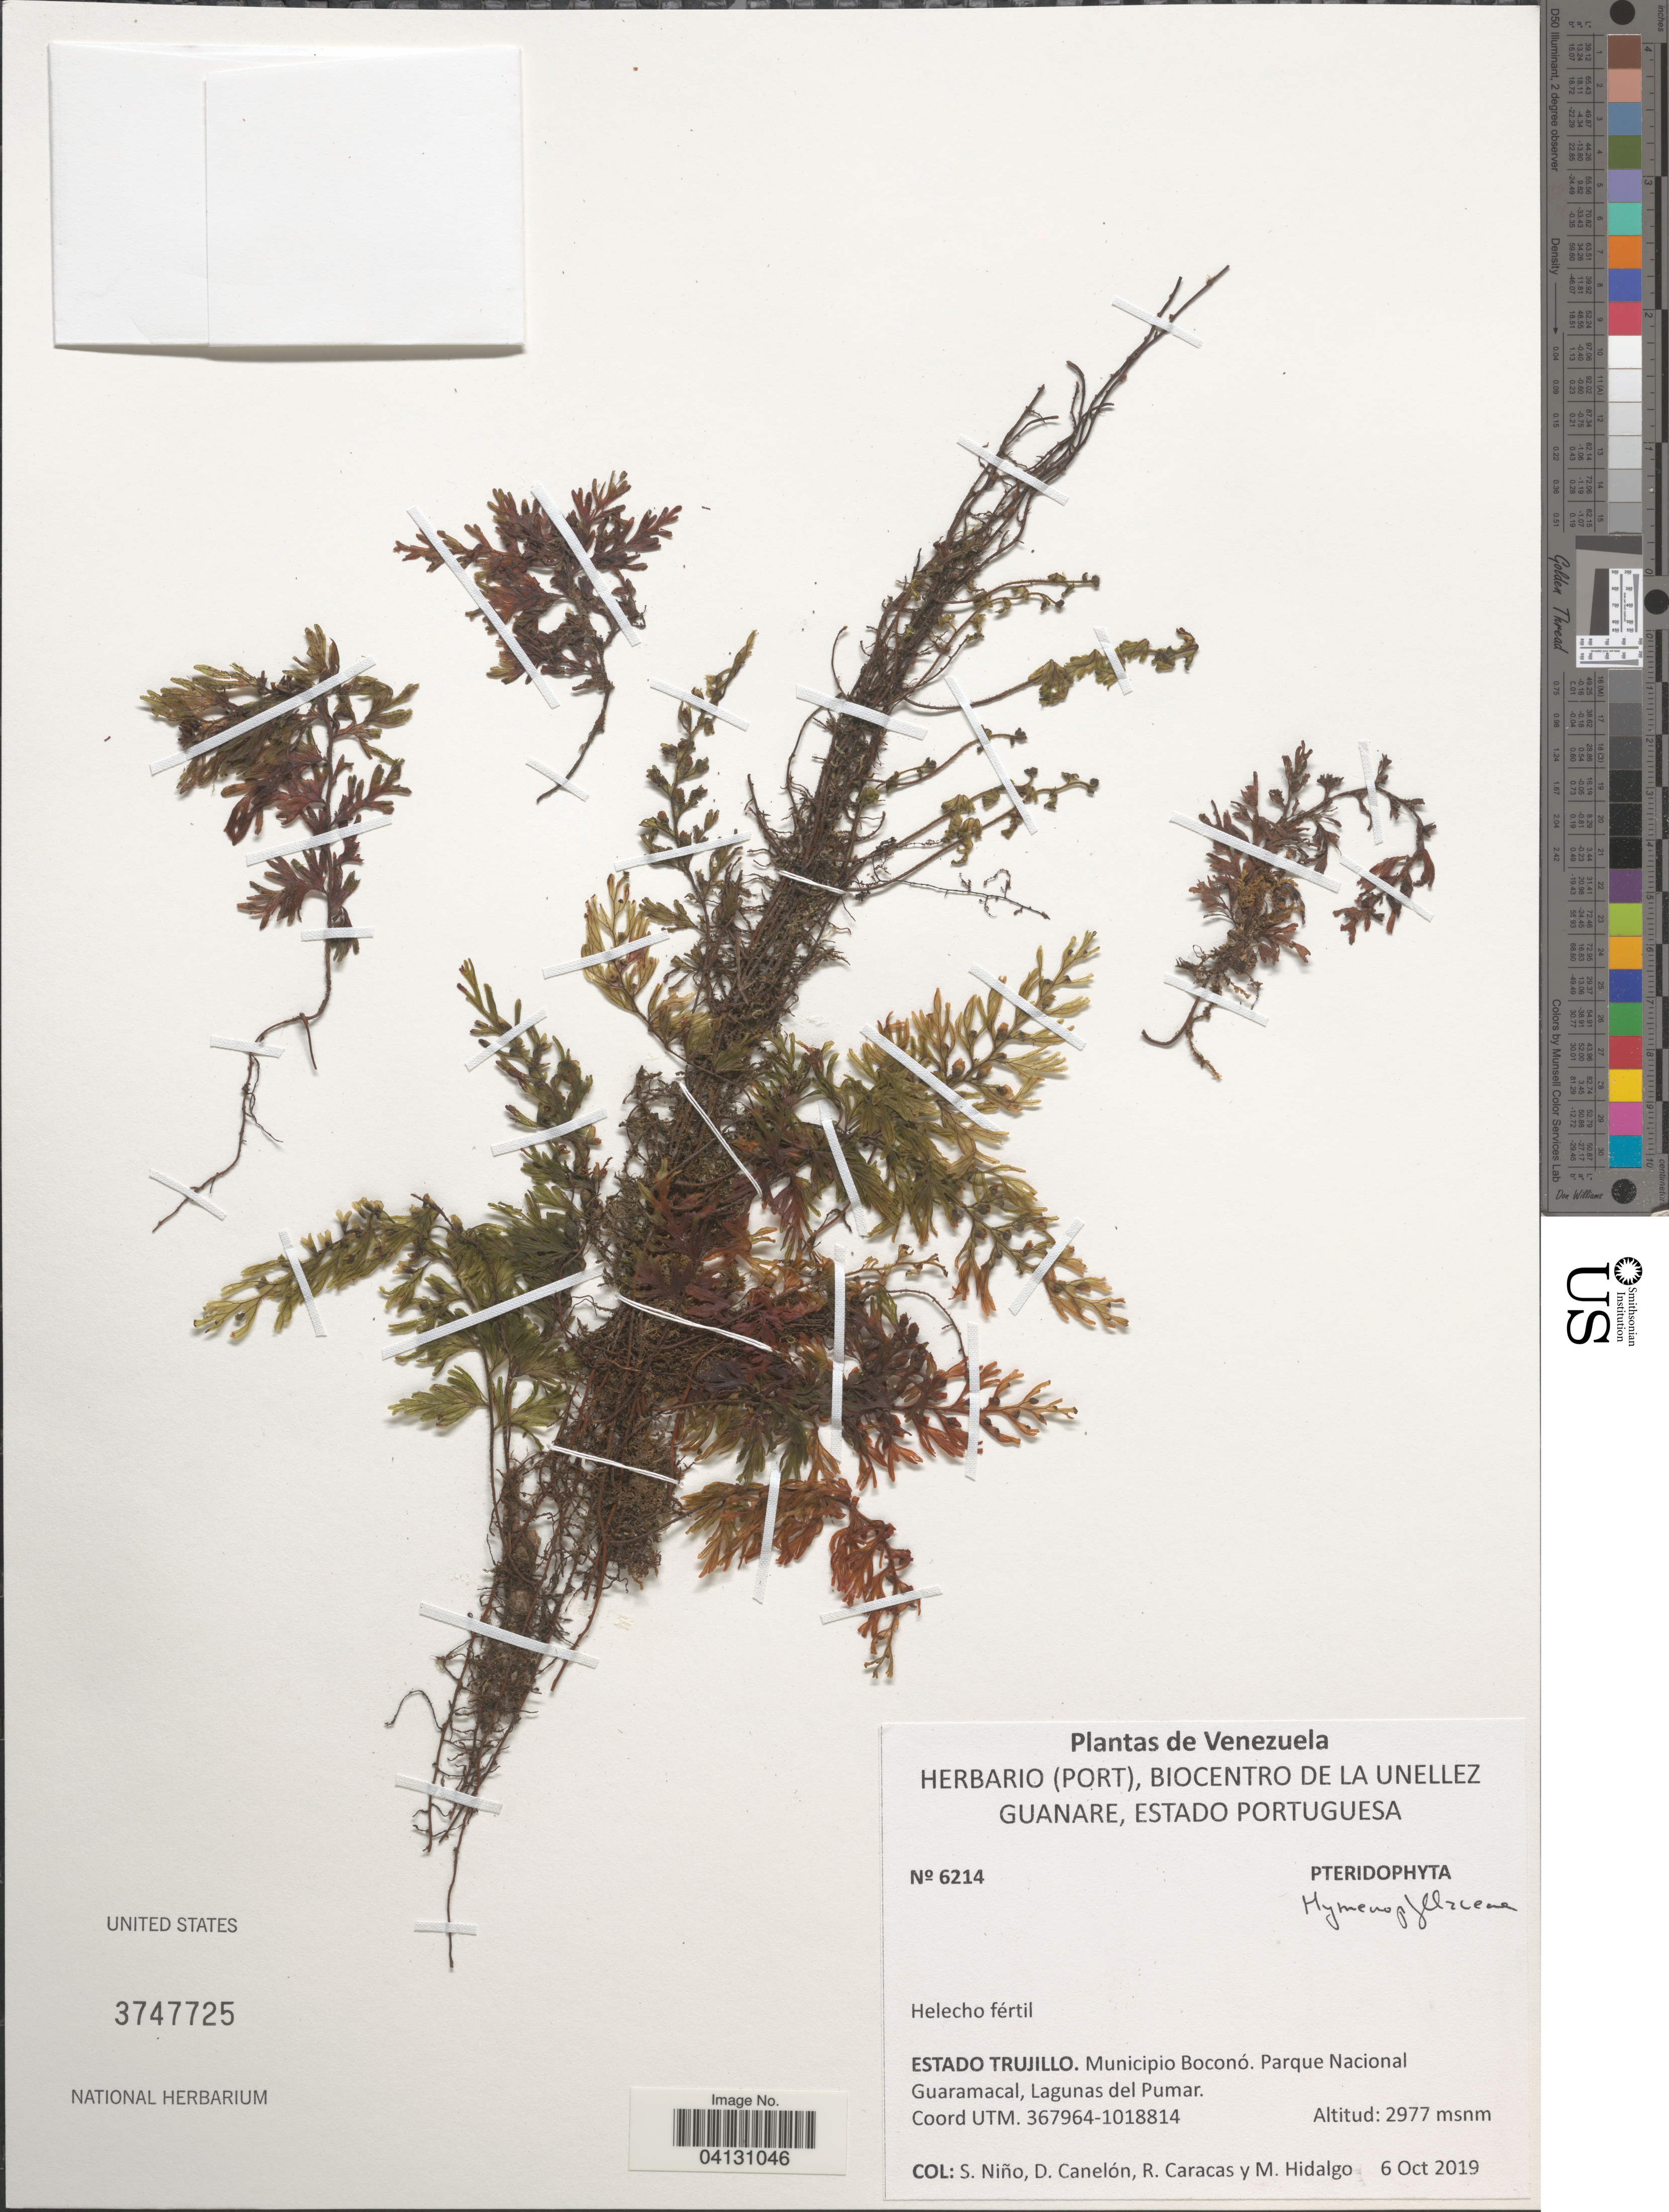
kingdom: Plantae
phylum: Tracheophyta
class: Polypodiopsida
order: Hymenophyllales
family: Hymenophyllaceae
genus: Trichomanes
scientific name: Trichomanes sp.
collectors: S. M. Niño, D. Canelón, R. Caracas & M. Hidalgo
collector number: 6214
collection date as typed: Transcribed d/m/y: 6/10/2019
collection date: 2019-10-06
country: Venezuela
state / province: Trujillo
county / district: Boconó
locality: Parque Nacional Guaramacal, Lagunas del Pumar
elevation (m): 2977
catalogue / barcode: US 3747725